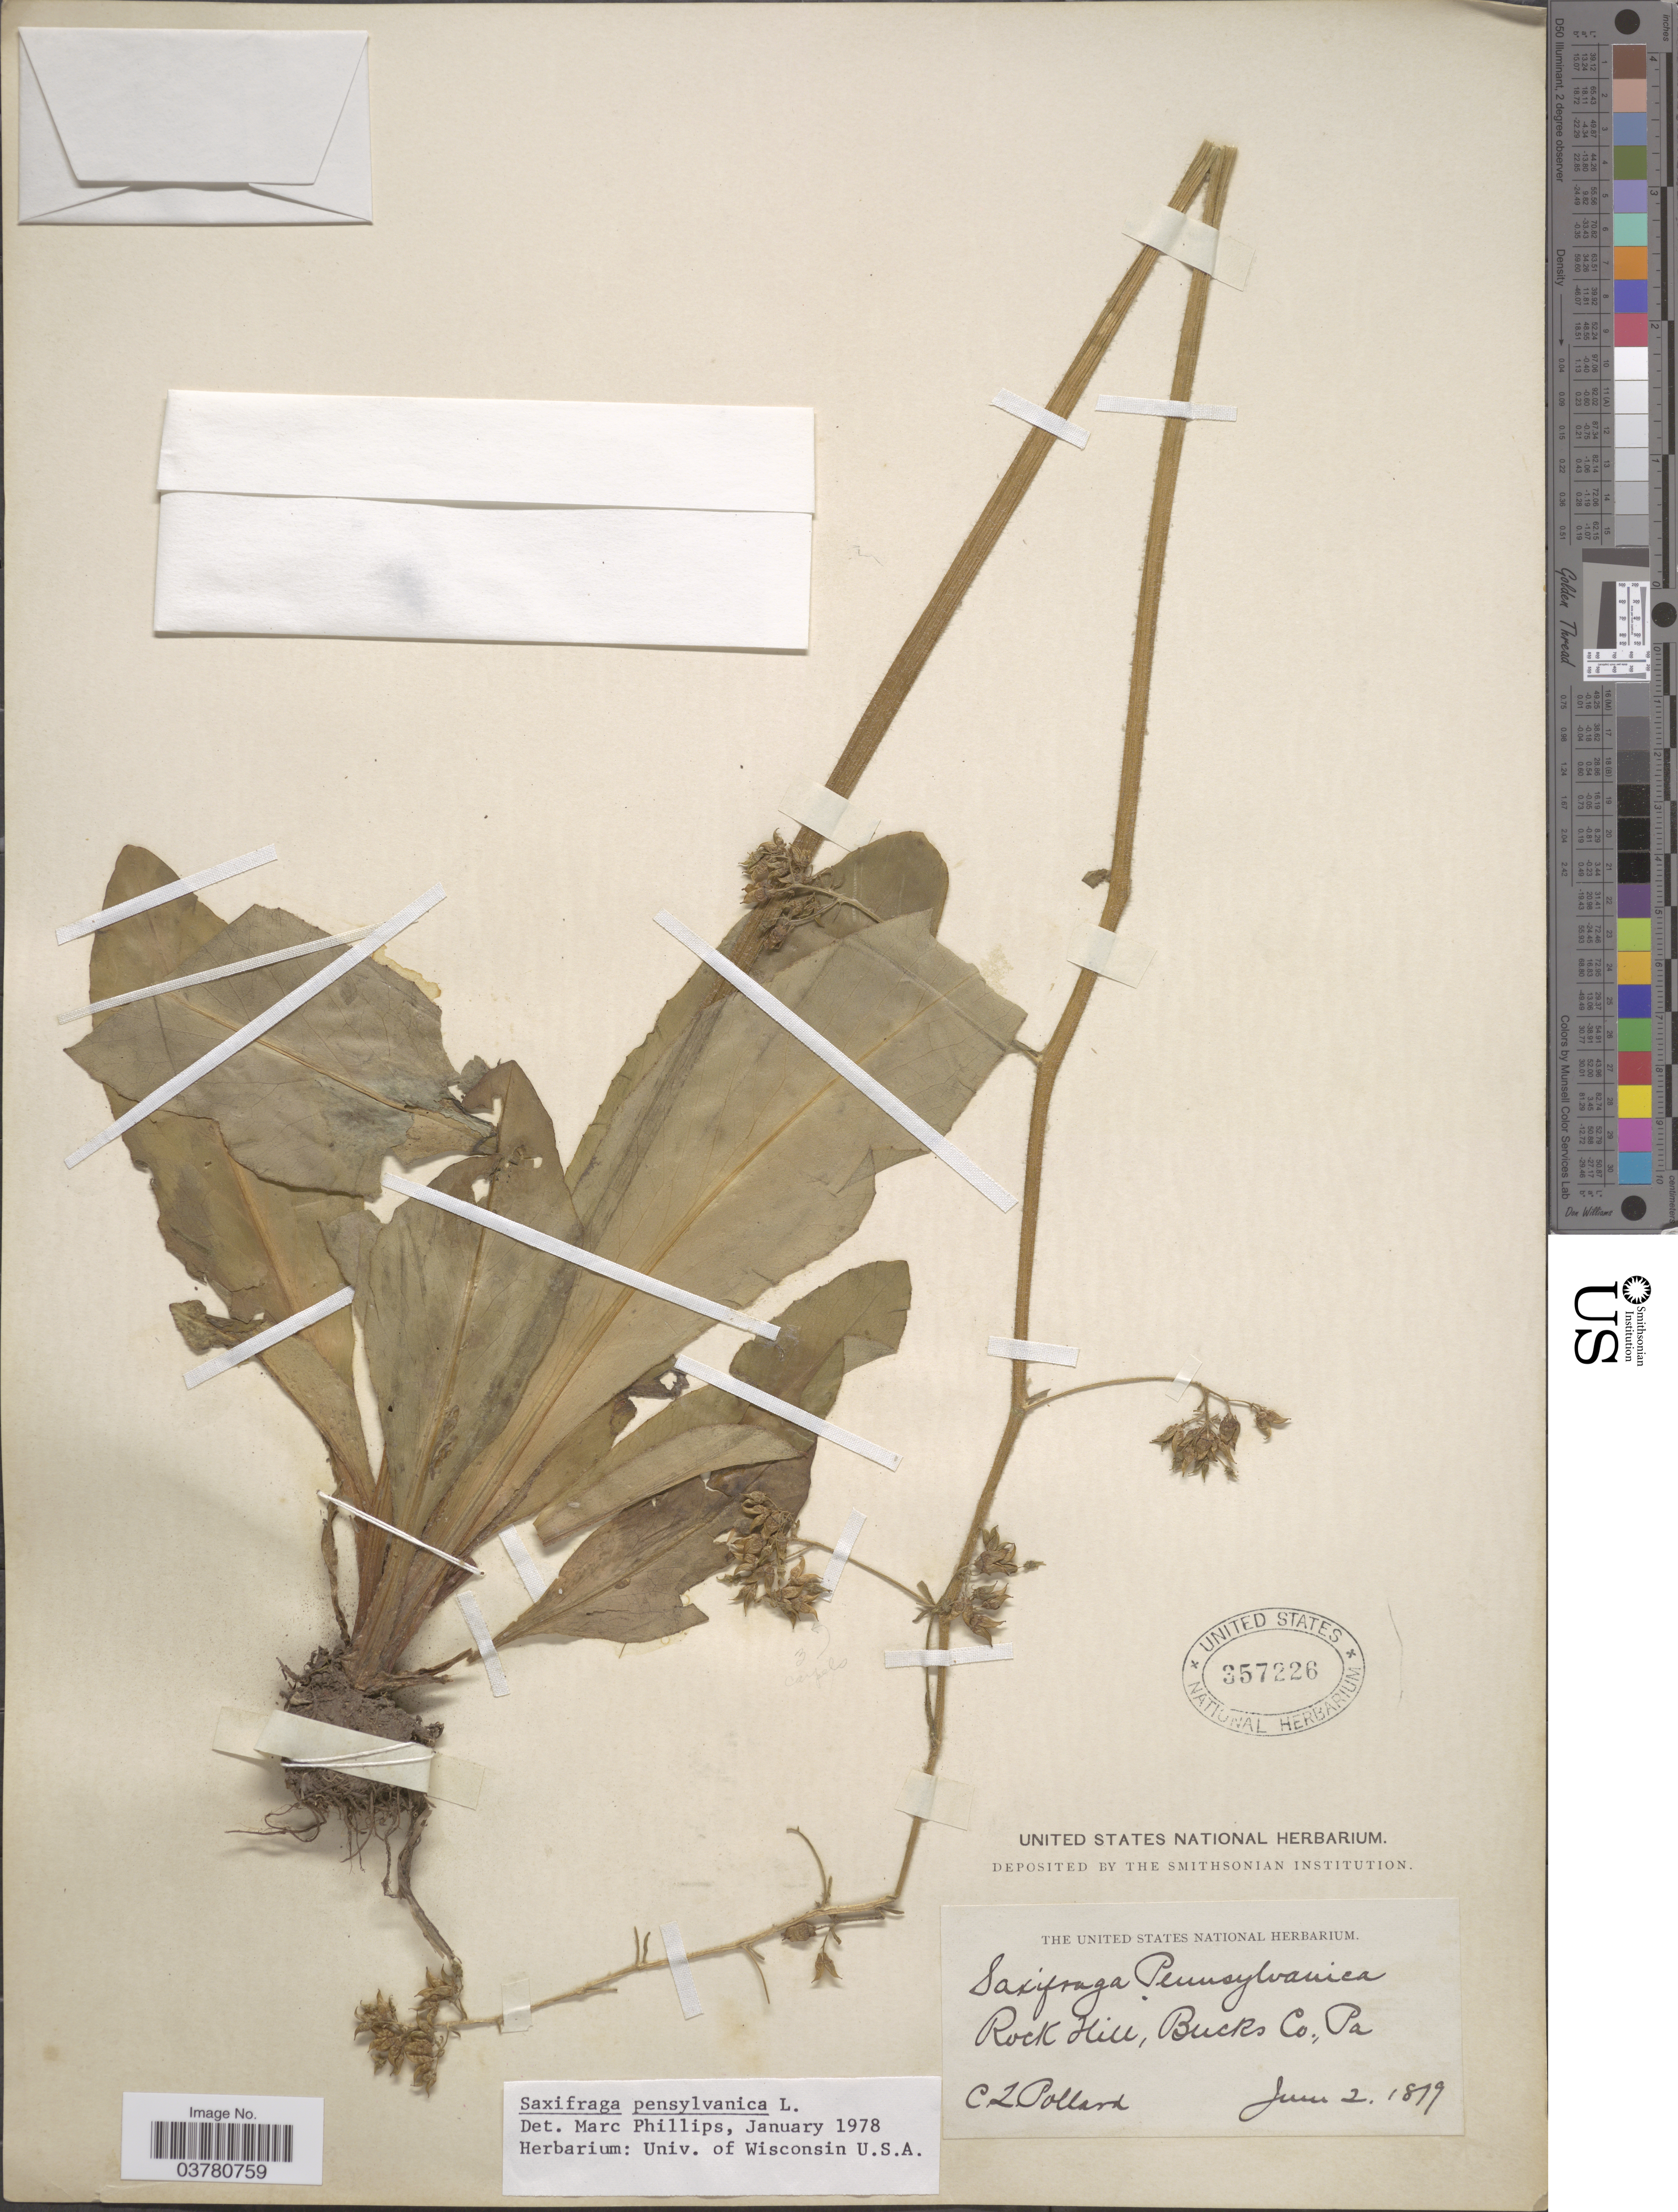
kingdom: Plantae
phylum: Tracheophyta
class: Magnoliopsida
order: Saxifragales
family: Saxifragaceae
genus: Micranthes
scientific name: Micranthes pensylvanica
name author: (L.) Haw.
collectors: C. L. Pollard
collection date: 1819-06-02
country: United States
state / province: Pennsylvania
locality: Rock Hill, Bucks Co.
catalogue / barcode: US 357226